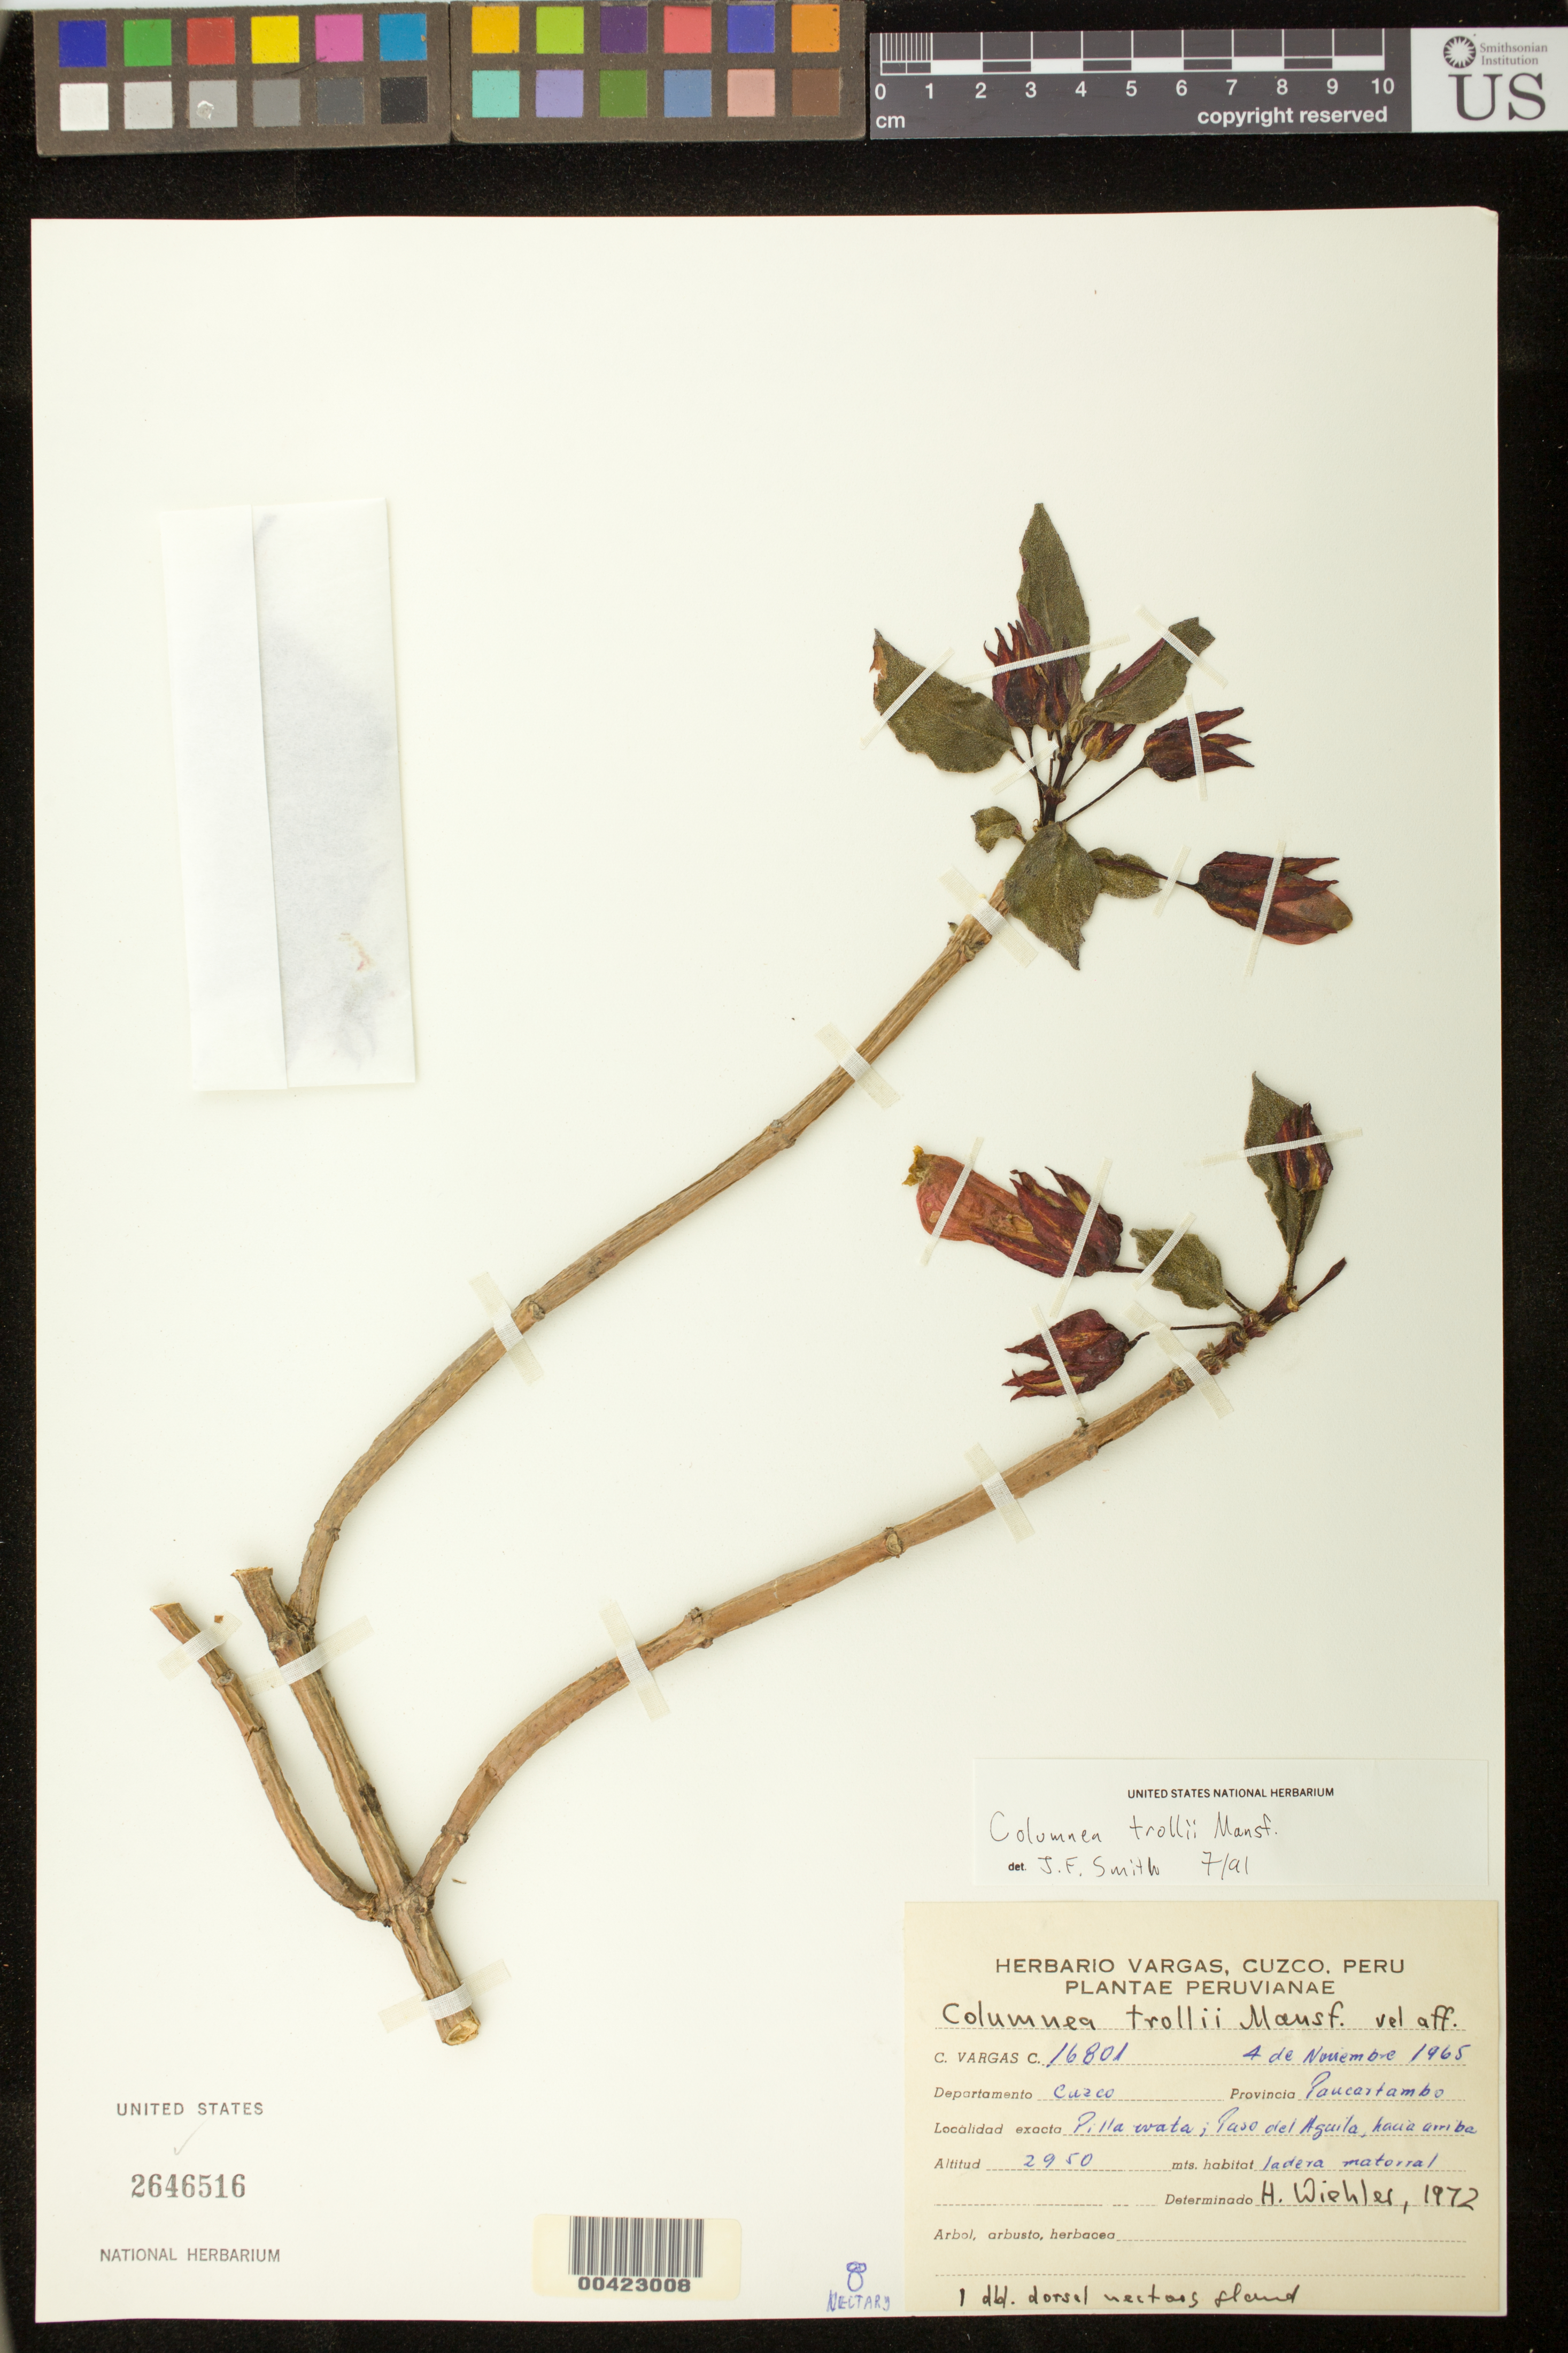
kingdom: Plantae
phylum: Tracheophyta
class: Magnoliopsida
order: Lamiales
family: Gesneriaceae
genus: Columnea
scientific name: Columnea trollii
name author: Mansf.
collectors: C. Vargas C.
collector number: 16801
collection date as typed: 04 Nov 1965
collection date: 1965-11-04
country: Peru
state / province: Cusco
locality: Paucartambo, Pillawata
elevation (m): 2950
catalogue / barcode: US 2646516